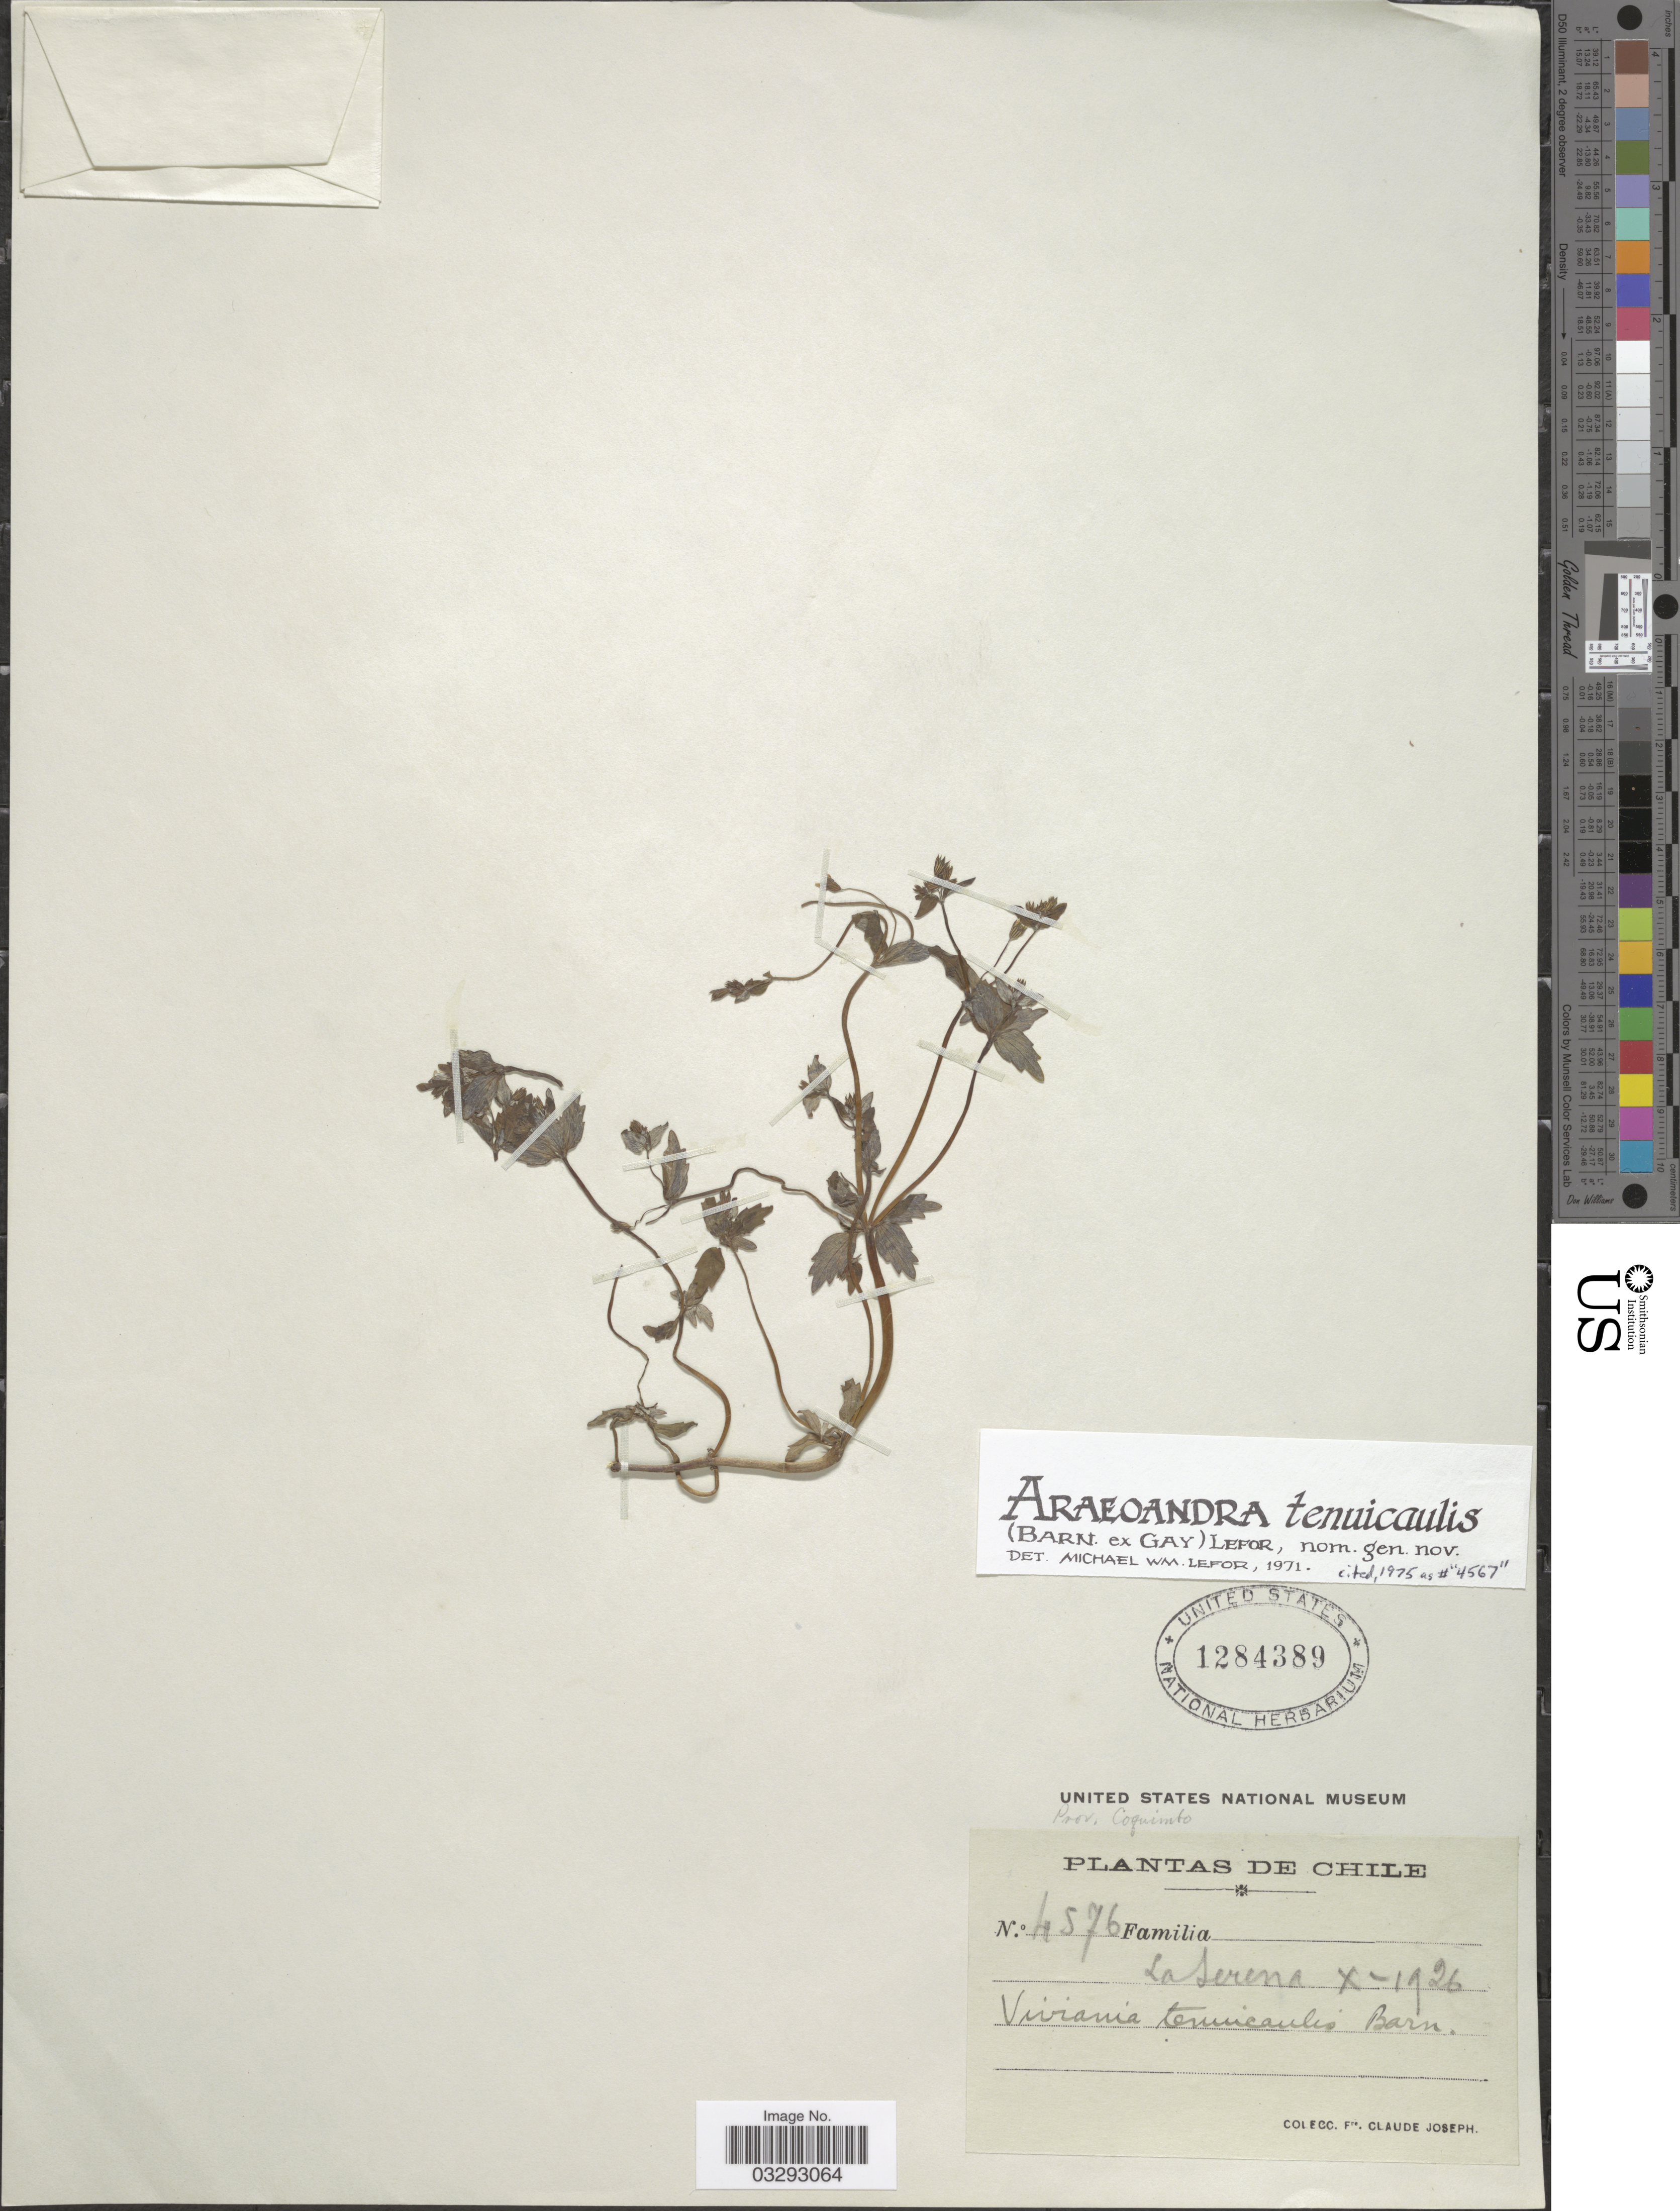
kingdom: Plantae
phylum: Tracheophyta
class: Magnoliopsida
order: Geraniales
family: Vivianiaceae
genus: Viviania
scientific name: Viviania tenuicaulis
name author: Barnéoud in Gay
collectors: Bro. Claude-Joseph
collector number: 4576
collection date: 1926-10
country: Chile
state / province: Coquimbo (IV)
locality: La Serena.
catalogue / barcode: US 1284389